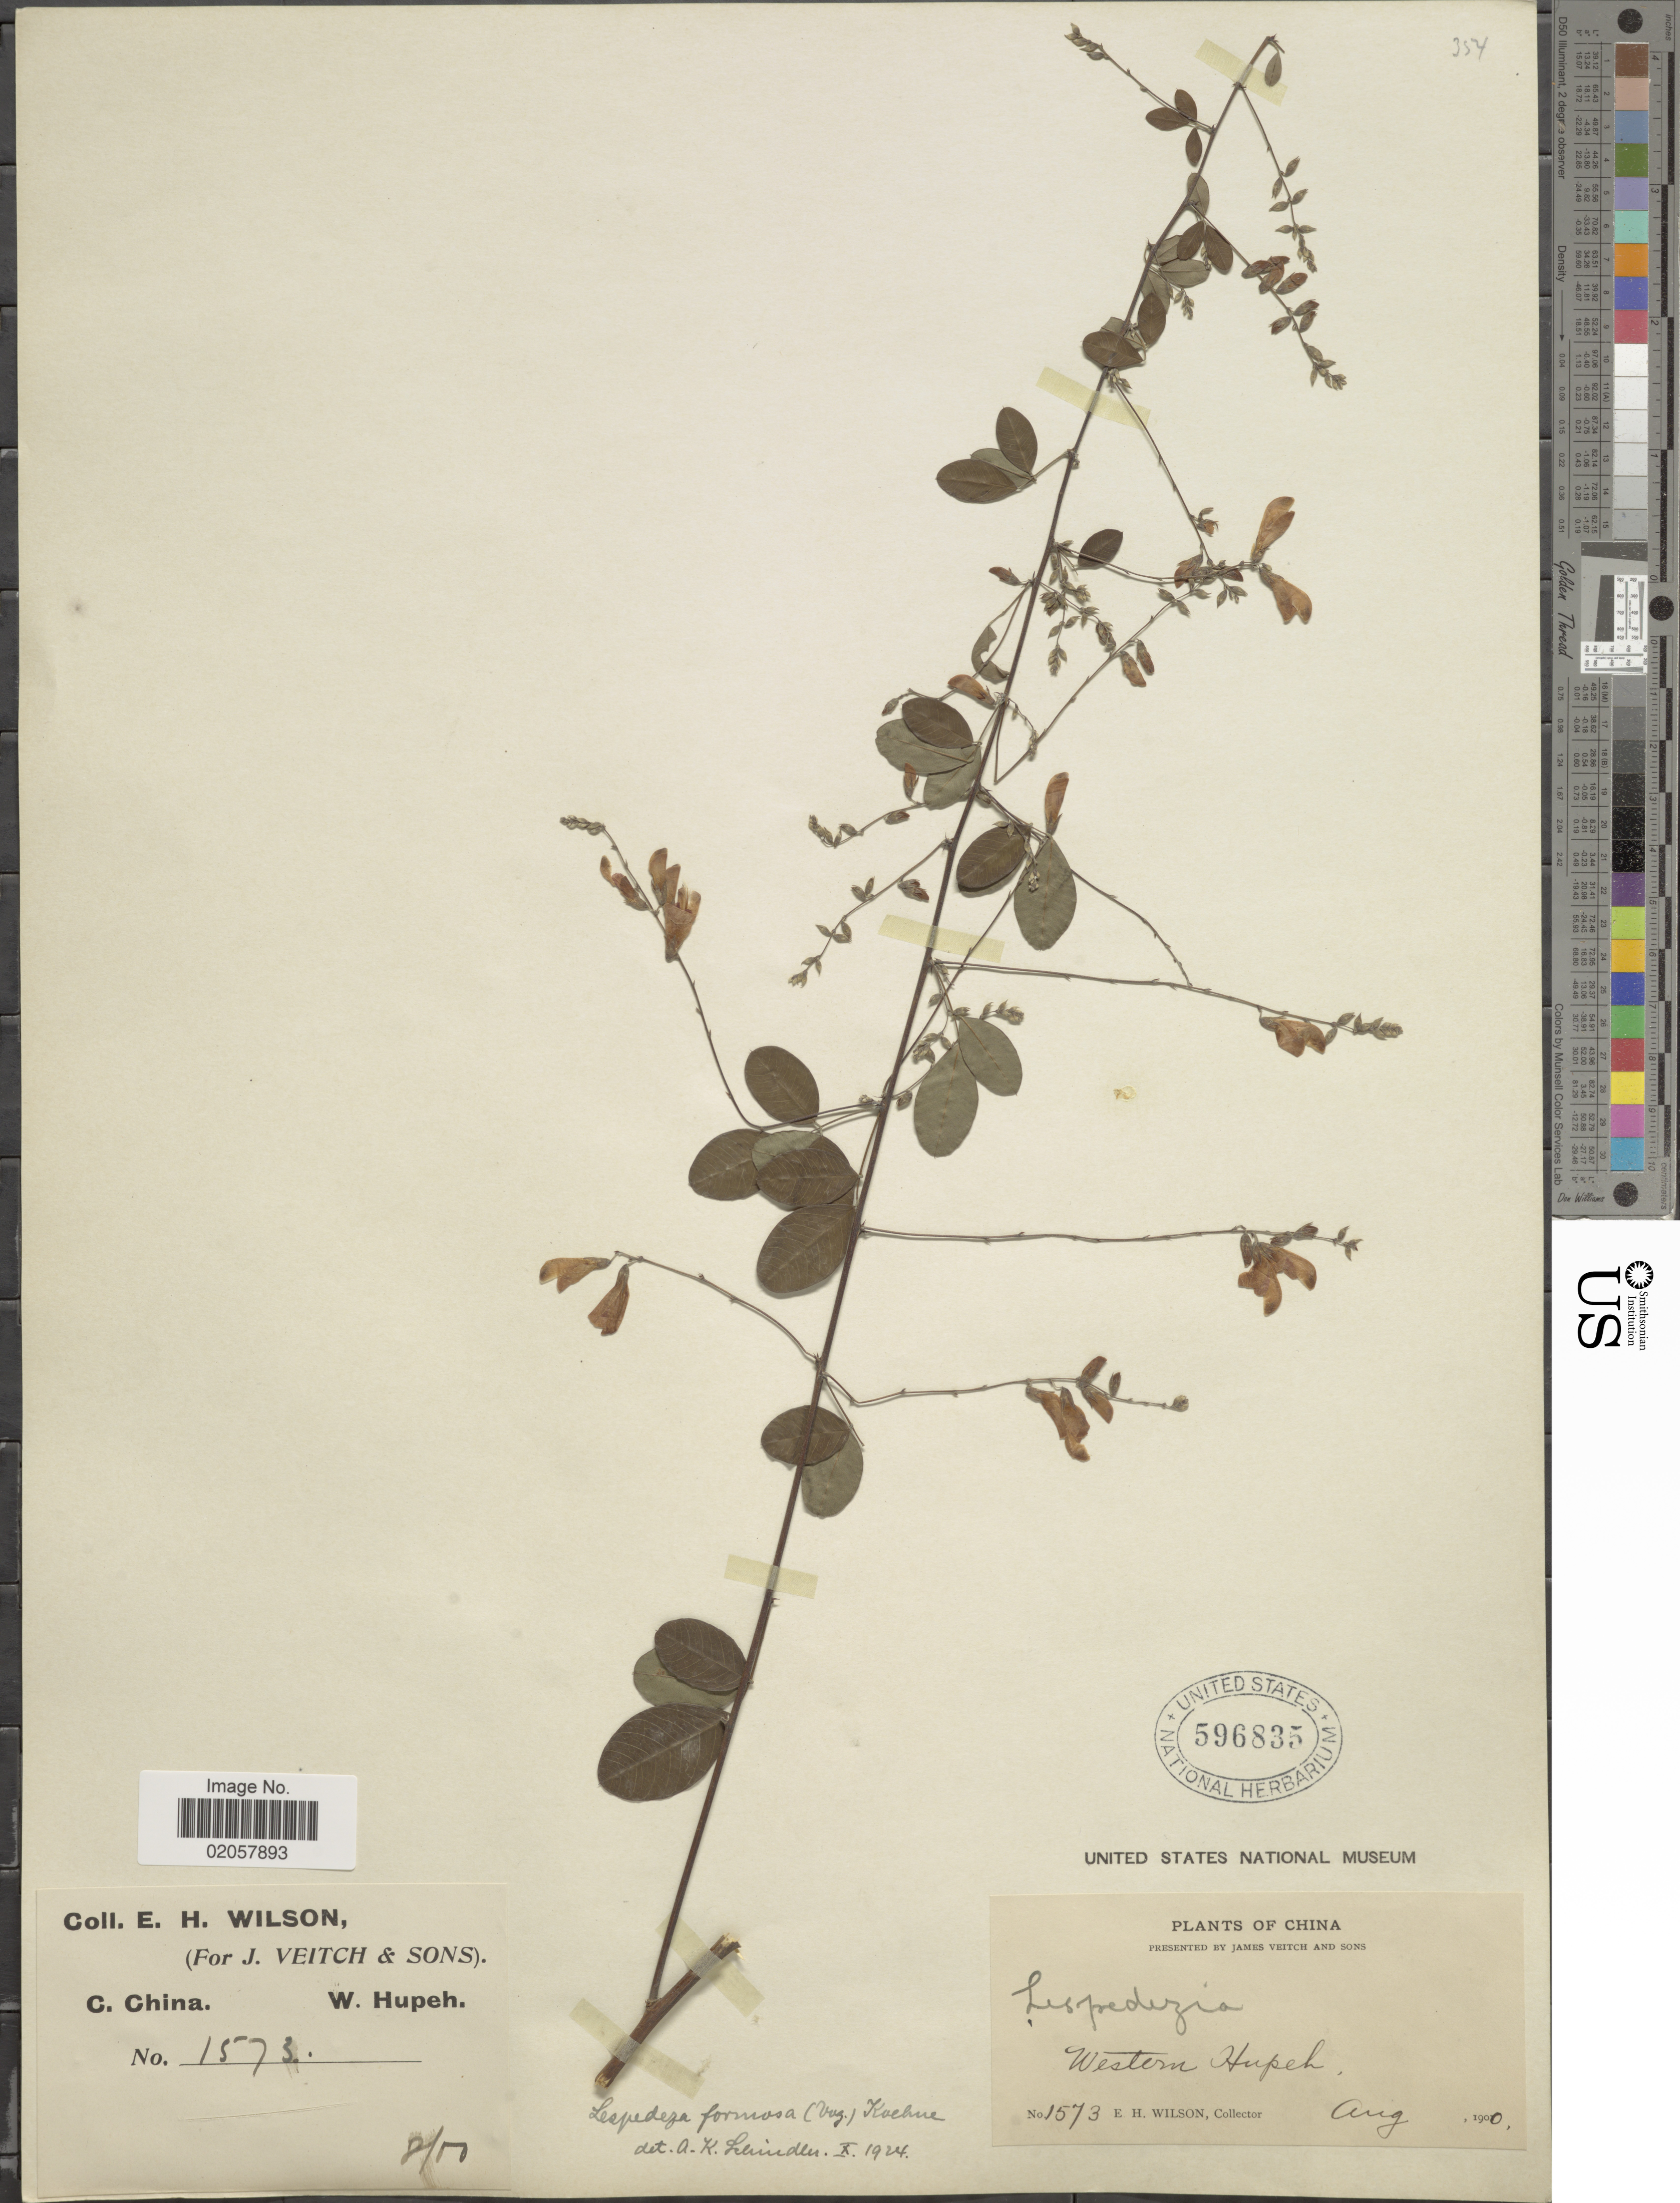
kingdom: Plantae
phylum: Tracheophyta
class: Magnoliopsida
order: Fabales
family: Fabaceae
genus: Lespedeza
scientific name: Lespedeza formosa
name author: (Vogel) Koehne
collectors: E. Wilson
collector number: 1573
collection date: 1900-08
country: China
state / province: Hubei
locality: Western Hupeh, C. China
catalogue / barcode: US 596835